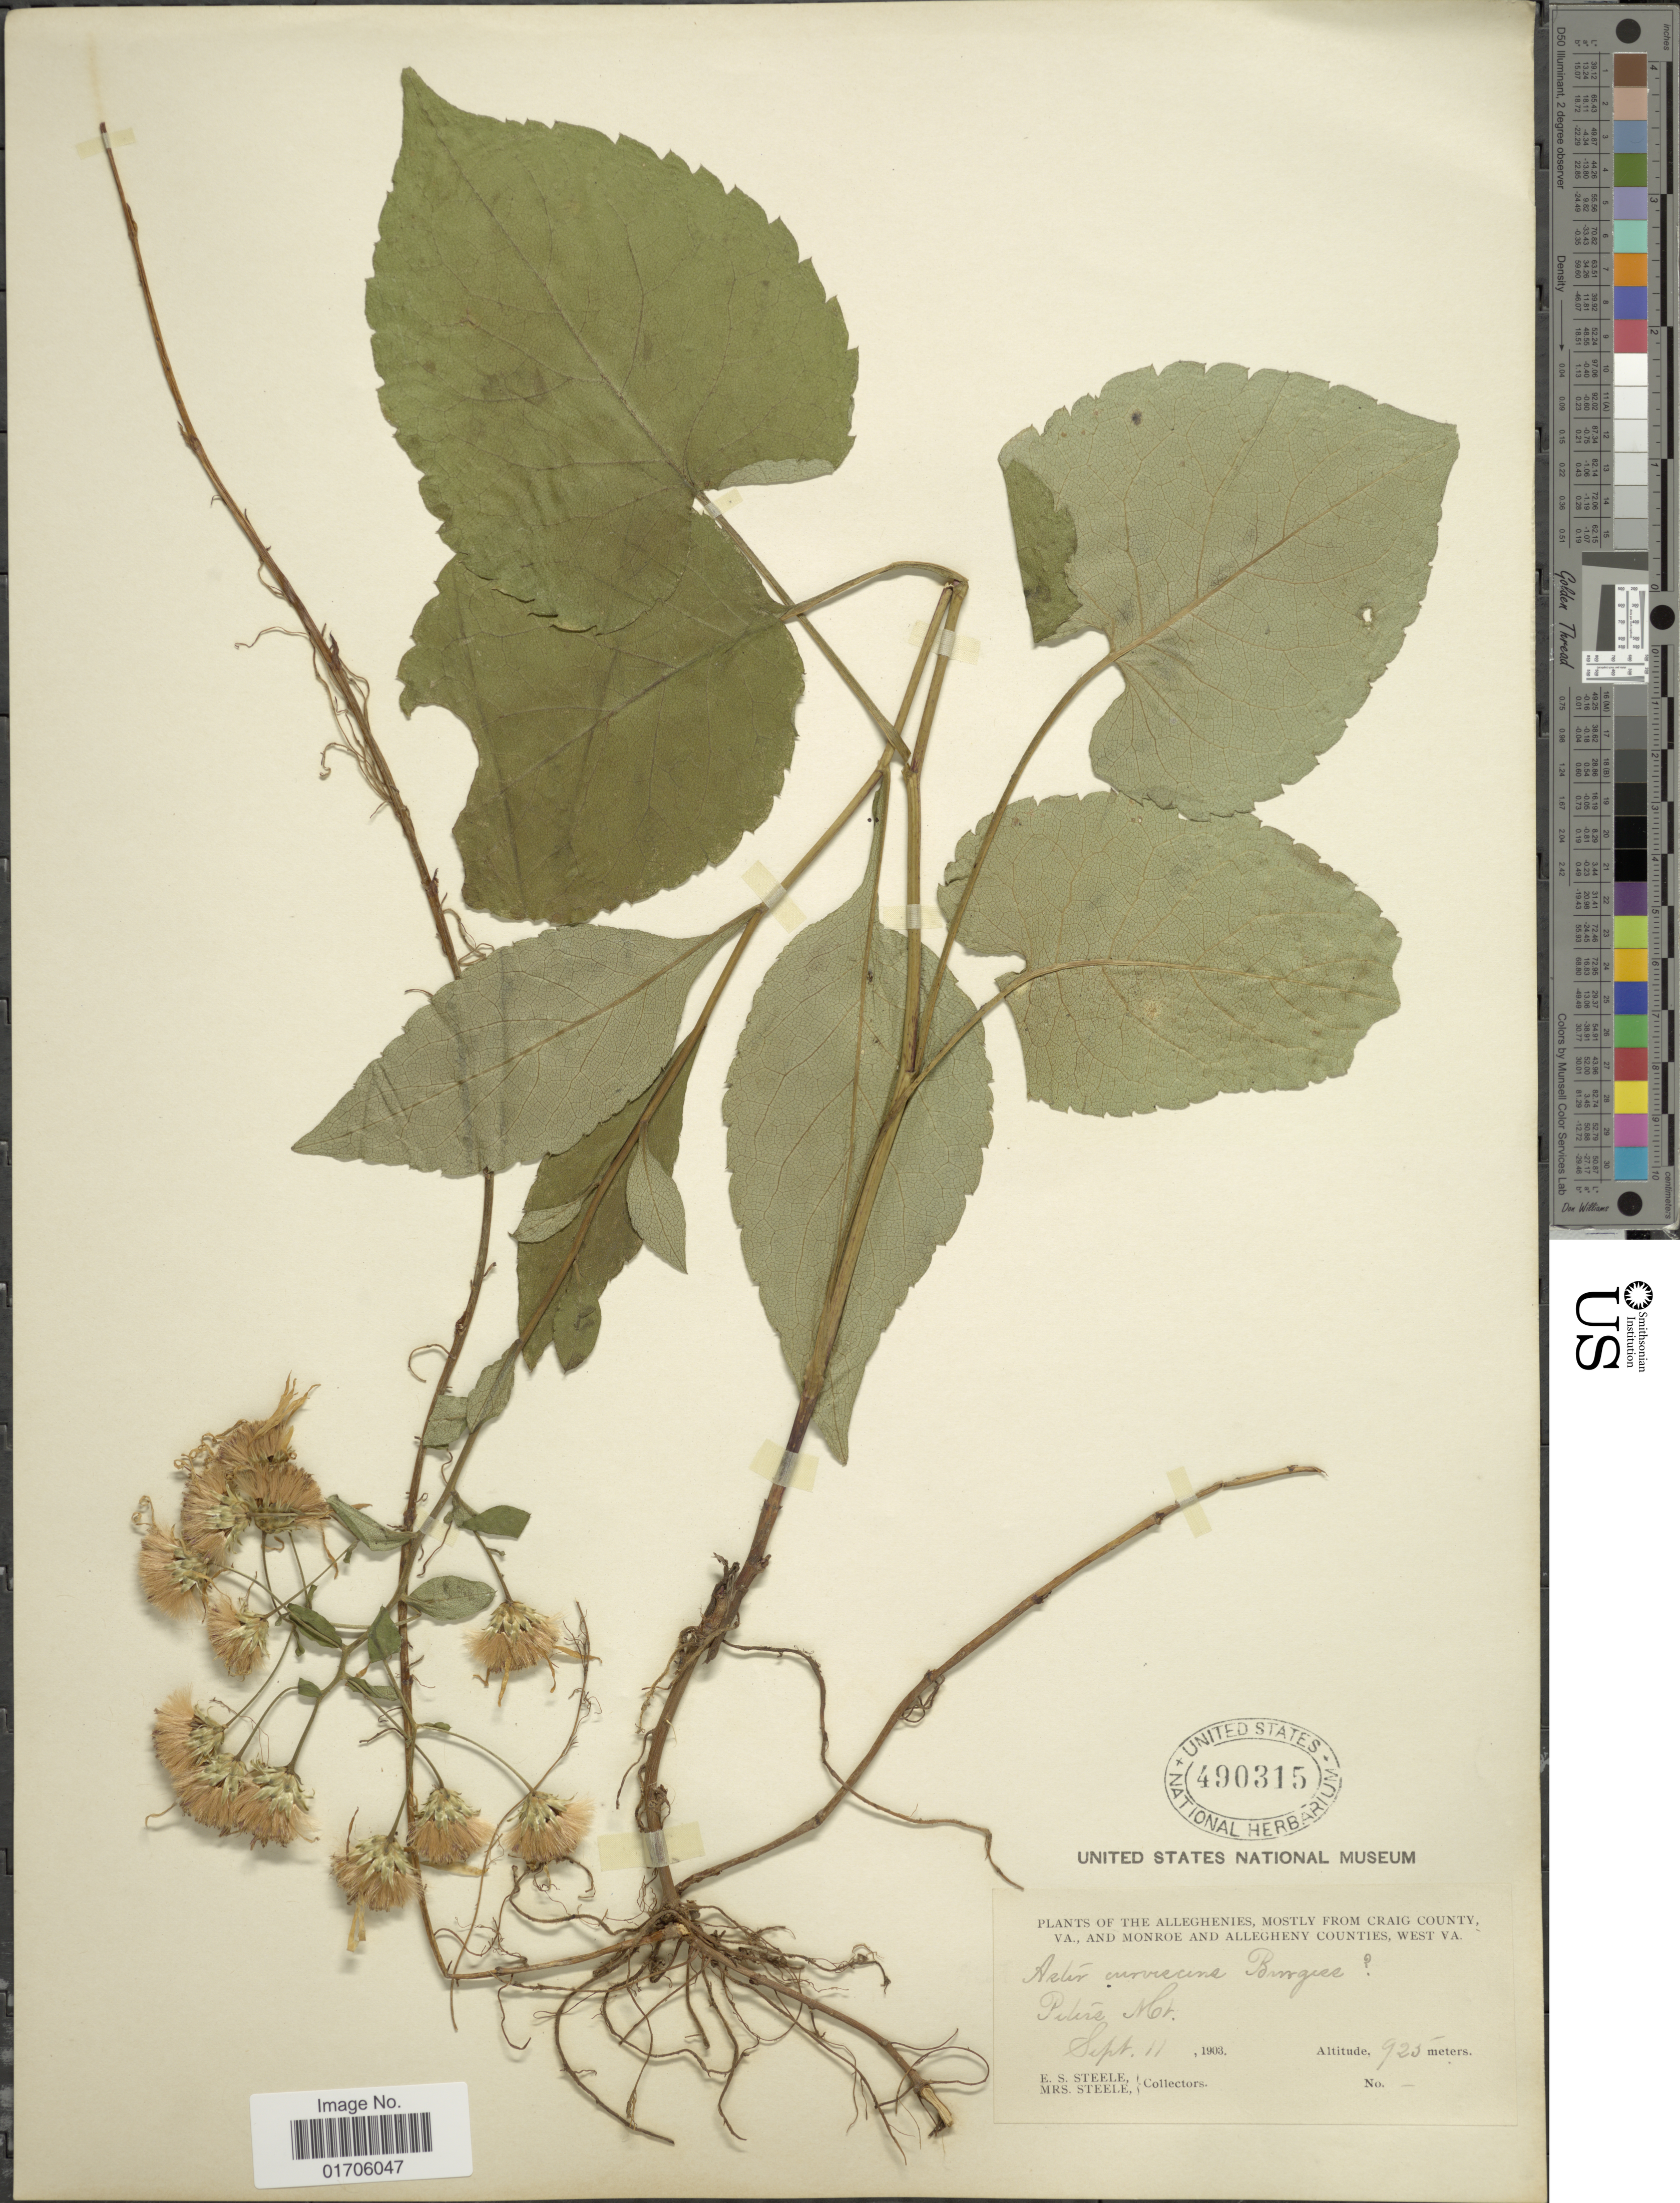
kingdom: Plantae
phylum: Tracheophyta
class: Magnoliopsida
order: Asterales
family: Asteraceae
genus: Aster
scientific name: Aster curvescens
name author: E.S. Burgess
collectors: E. Steele & Mrs. E. S. Steele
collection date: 1903-09-11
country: United States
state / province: Virginia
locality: Alleghenies, mostly from Craig County, Va., and Monroe and Allegheny Counties, West Va. Peters Mt.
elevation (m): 925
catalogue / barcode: US 490315